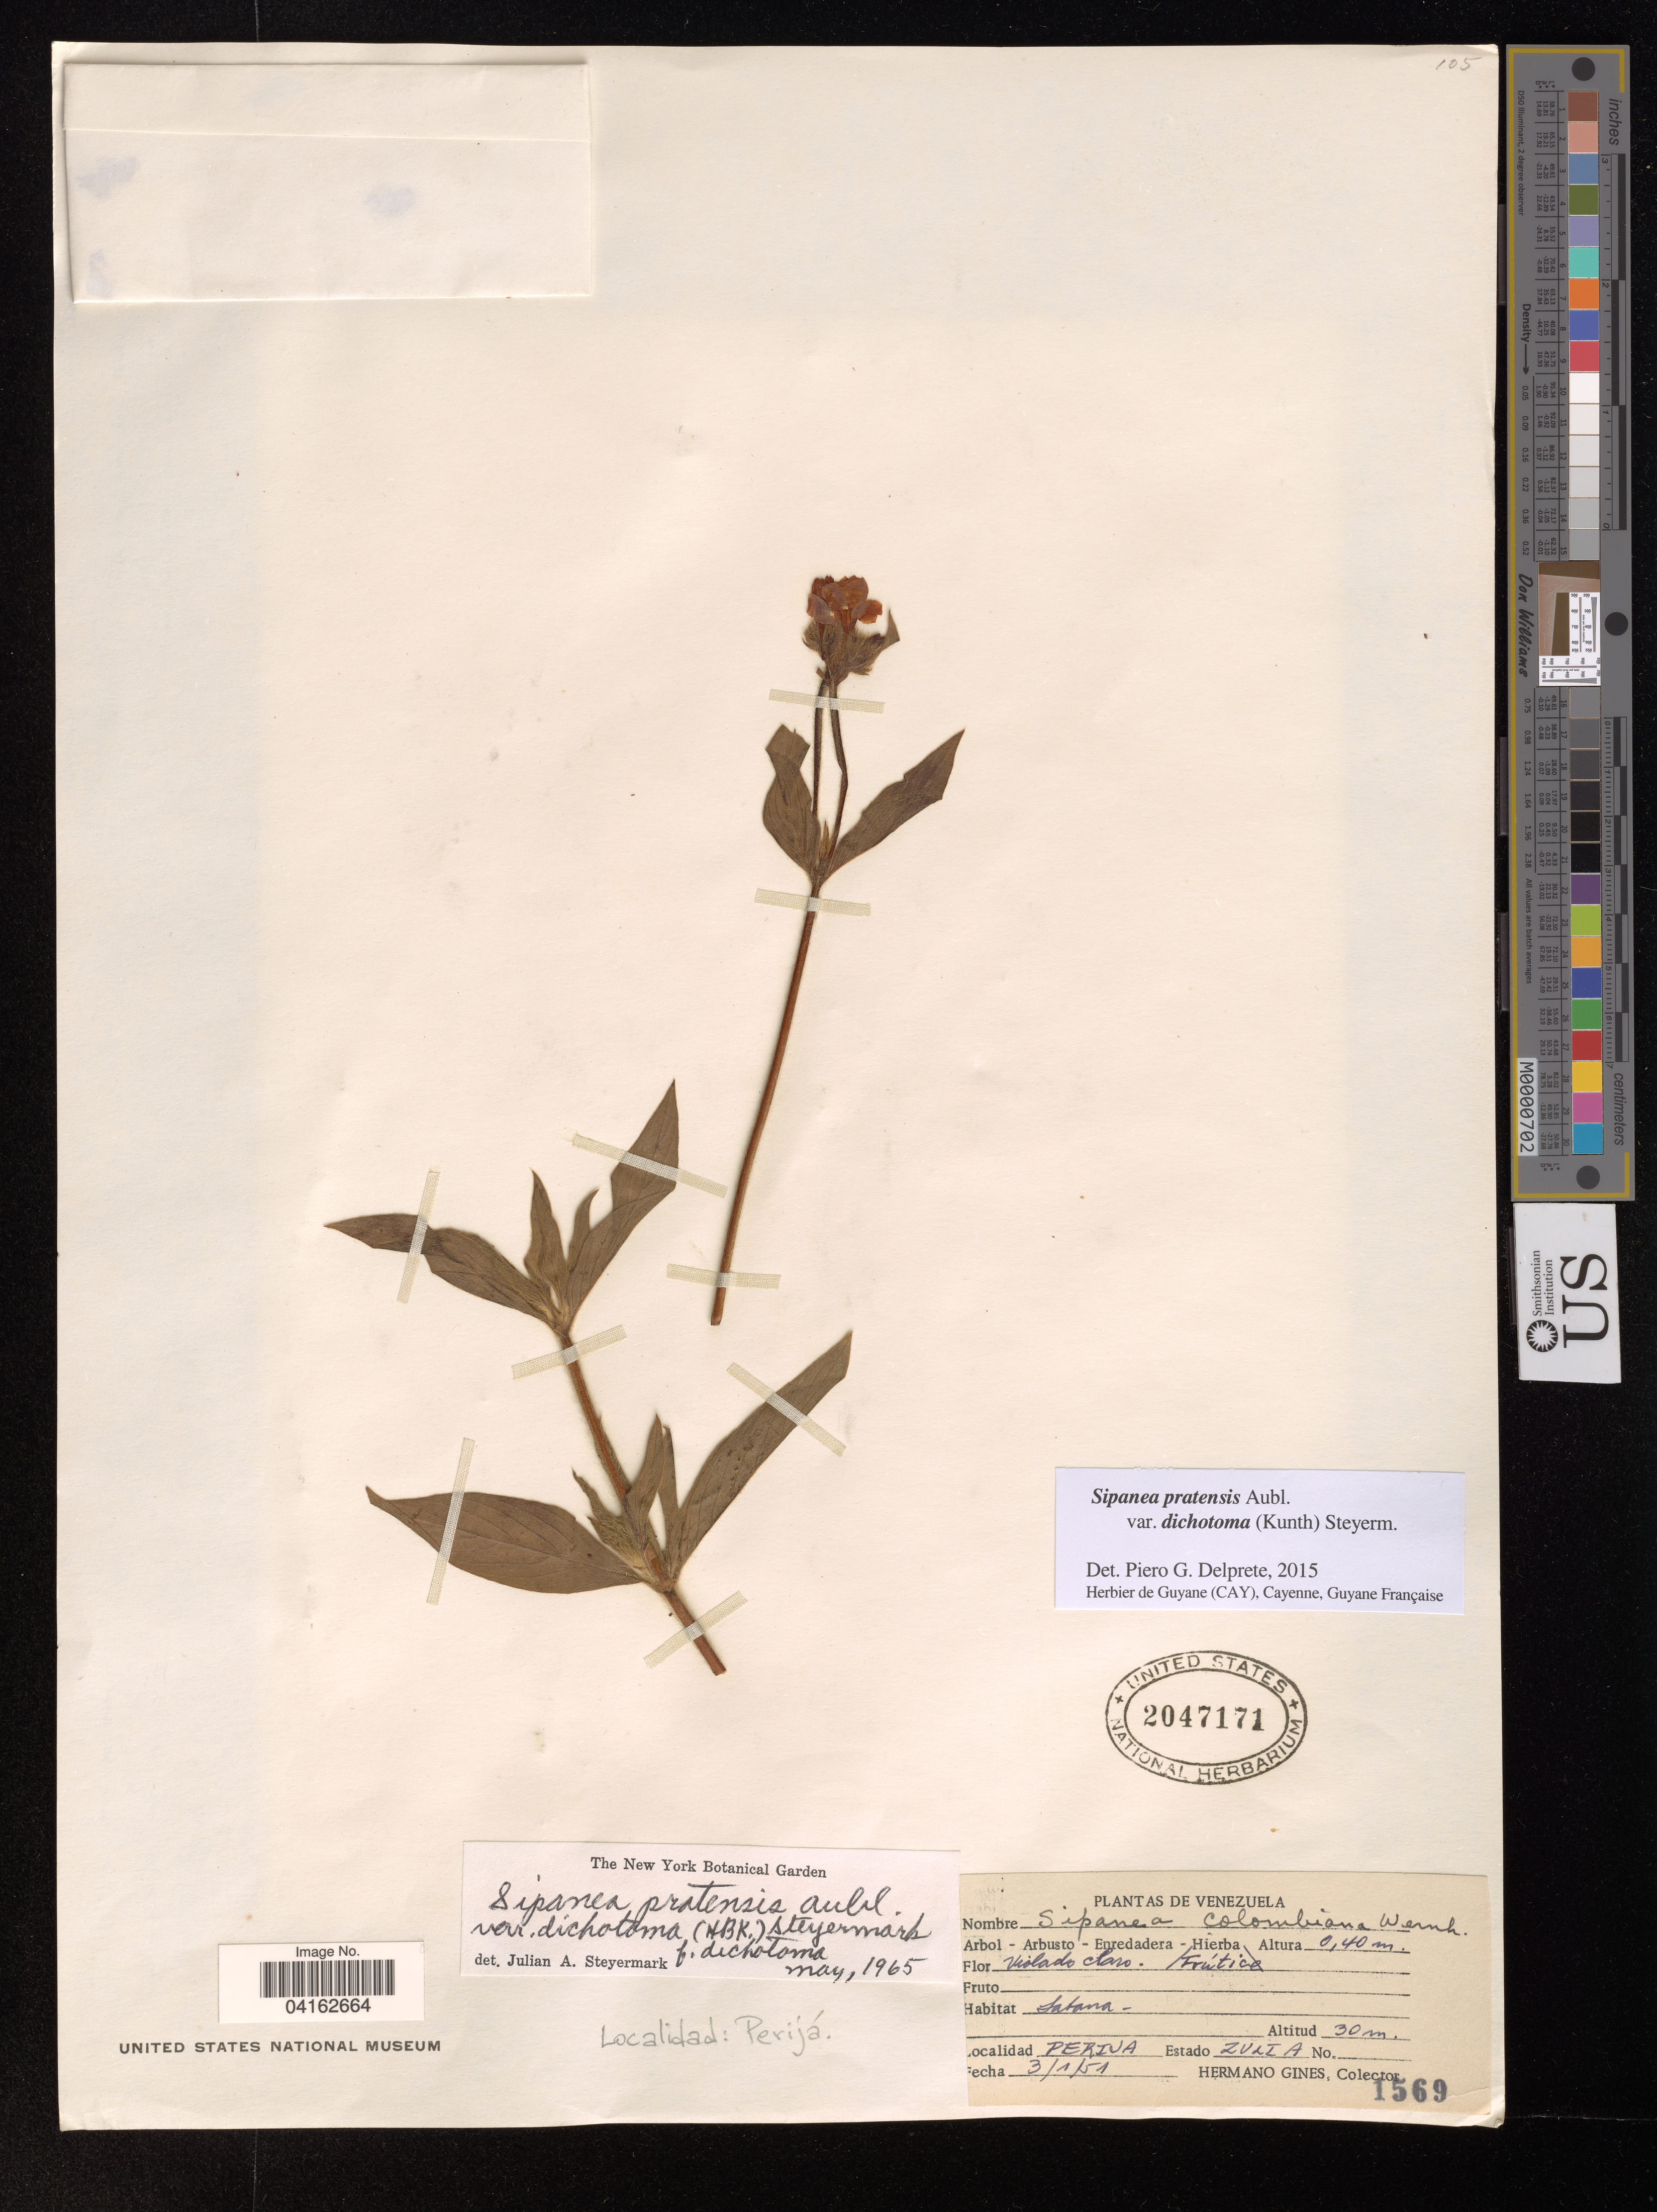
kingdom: Plantae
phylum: Tracheophyta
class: Magnoliopsida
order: Gentianales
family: Rubiaceae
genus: Sipanea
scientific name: Sipanea pratensis var. dichotoma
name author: (Kunth) Steyerm.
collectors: H. Gines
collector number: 1569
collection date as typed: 3 1 51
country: Venezuela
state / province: Zulia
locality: Perijá.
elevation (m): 30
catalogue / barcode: US 2047171